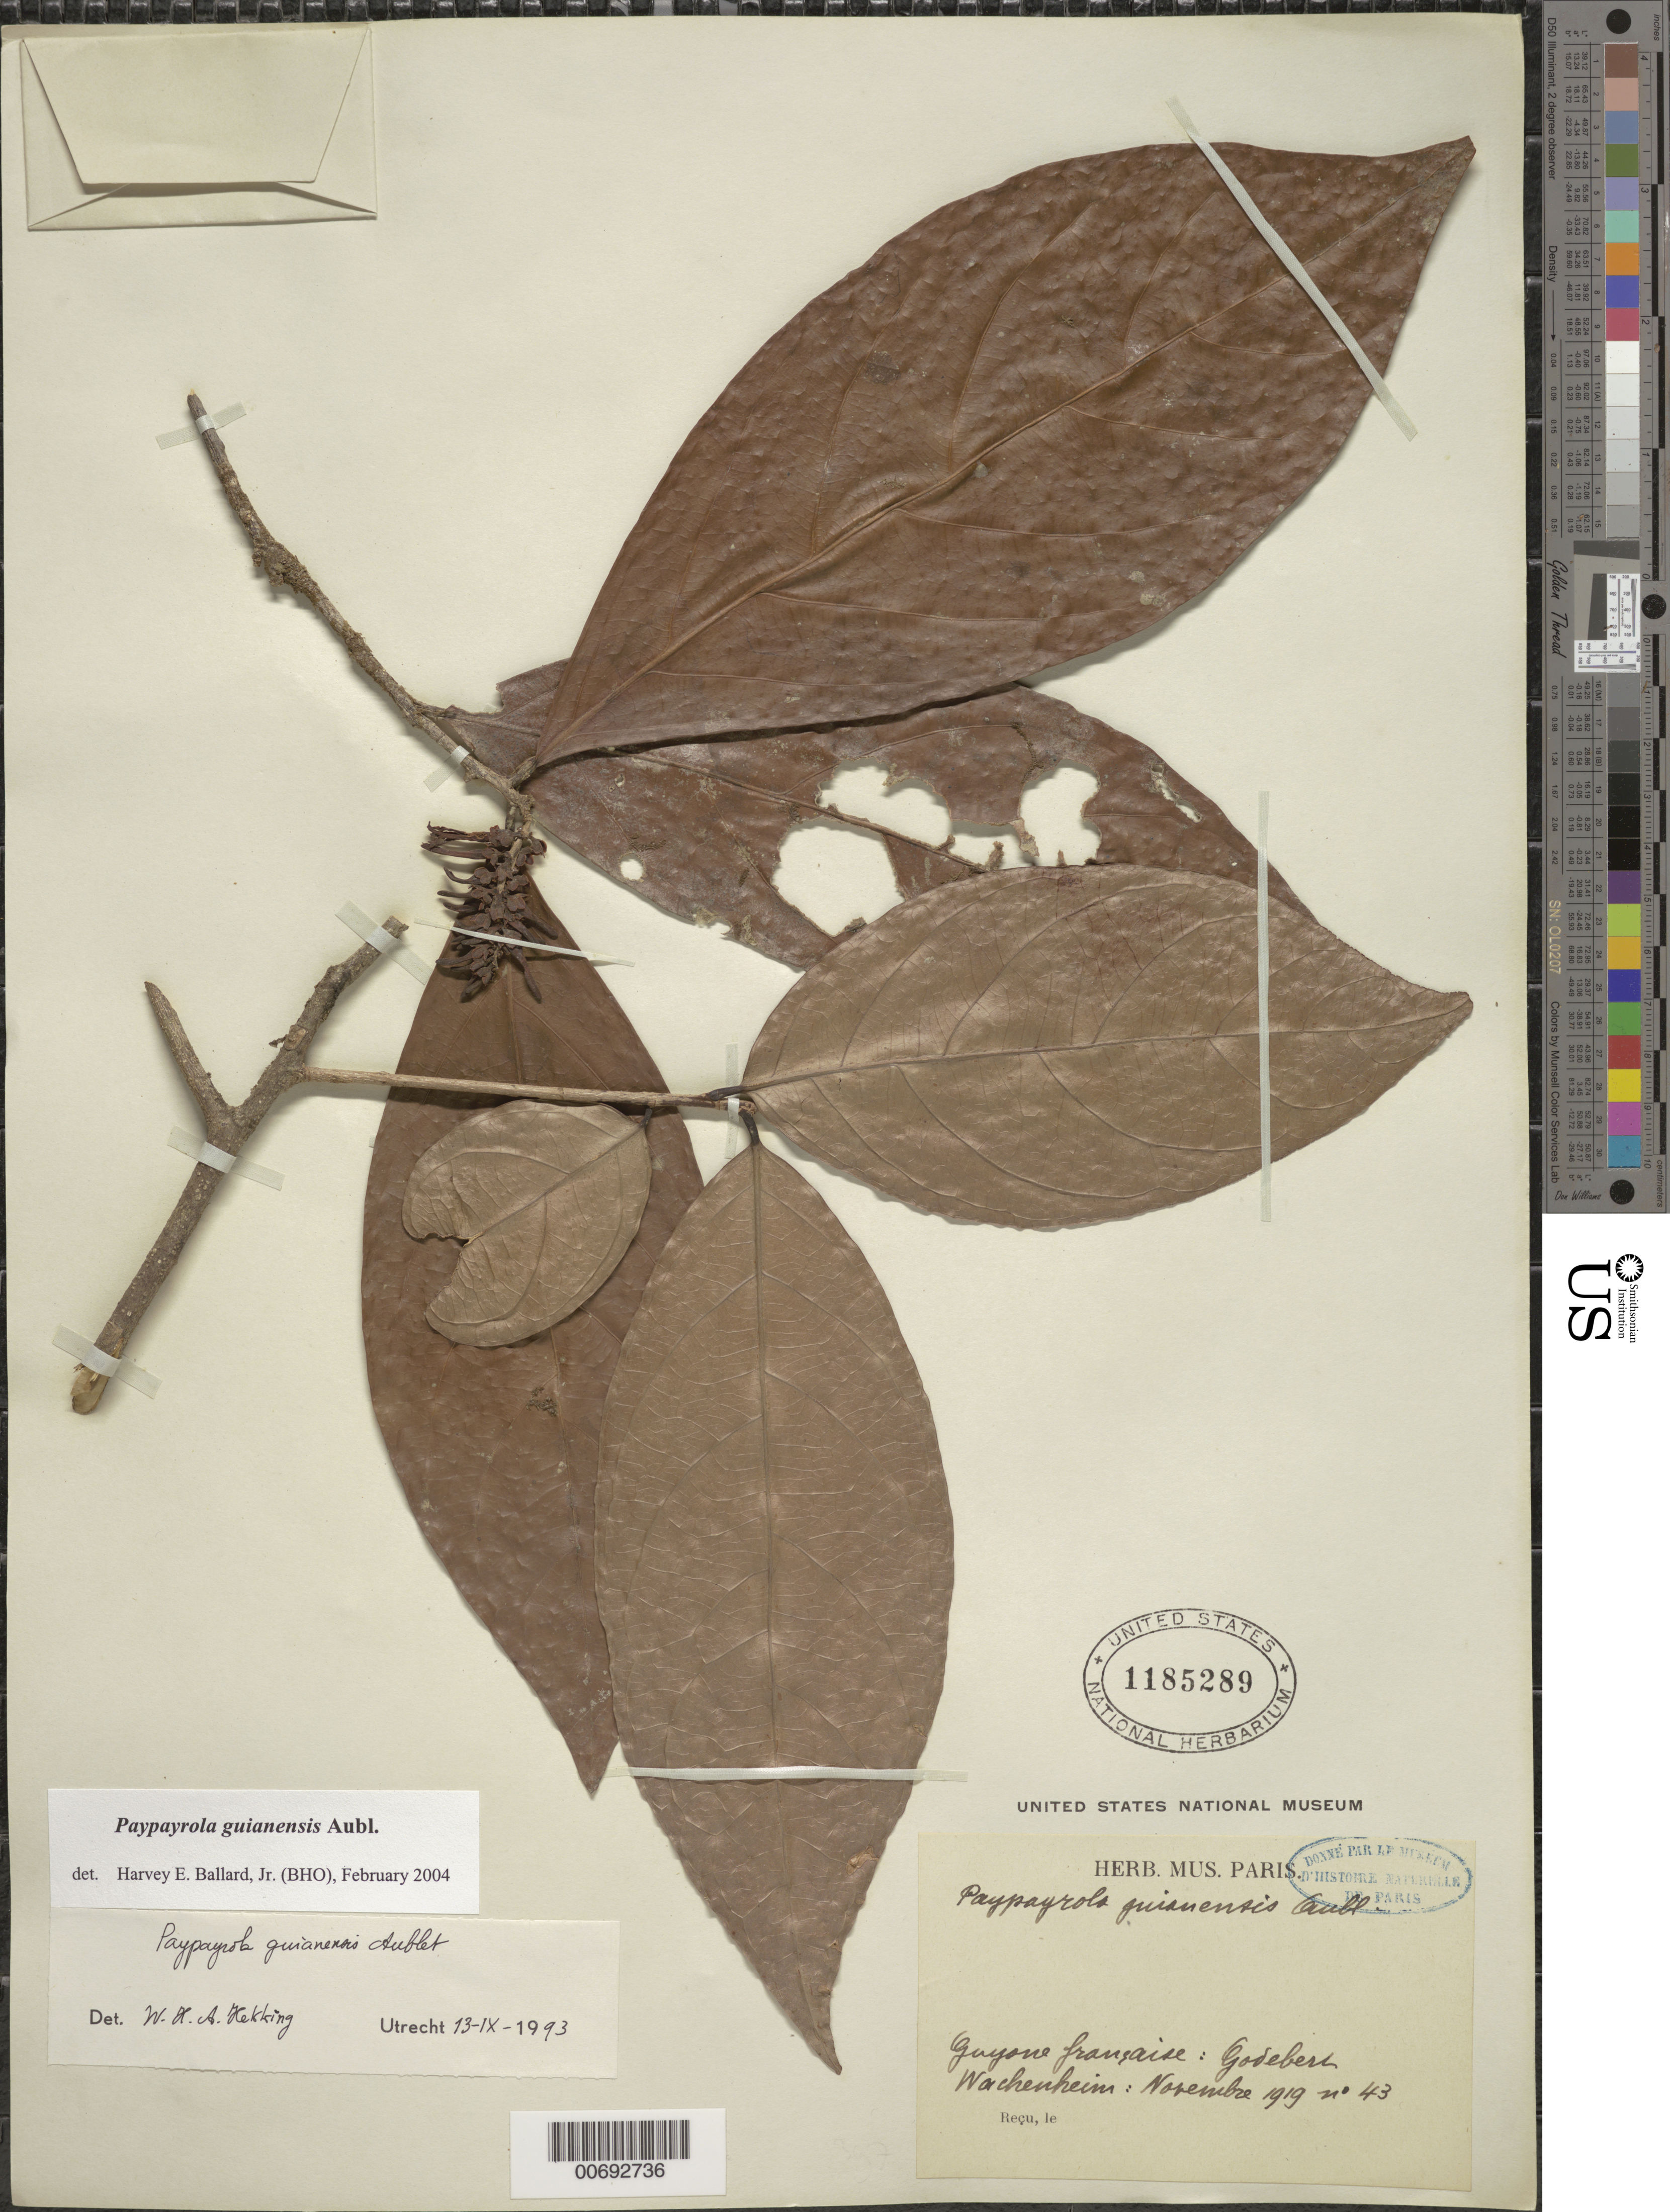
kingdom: Plantae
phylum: Tracheophyta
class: Magnoliopsida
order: Malpighiales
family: Violaceae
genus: Paypayrola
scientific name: Paypayrola guianensis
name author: Aubl.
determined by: Ballard, Harvey E.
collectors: G. Wachenheim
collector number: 43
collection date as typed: Nov-19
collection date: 1919-11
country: French Guiana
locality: Godebert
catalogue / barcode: US 1185289